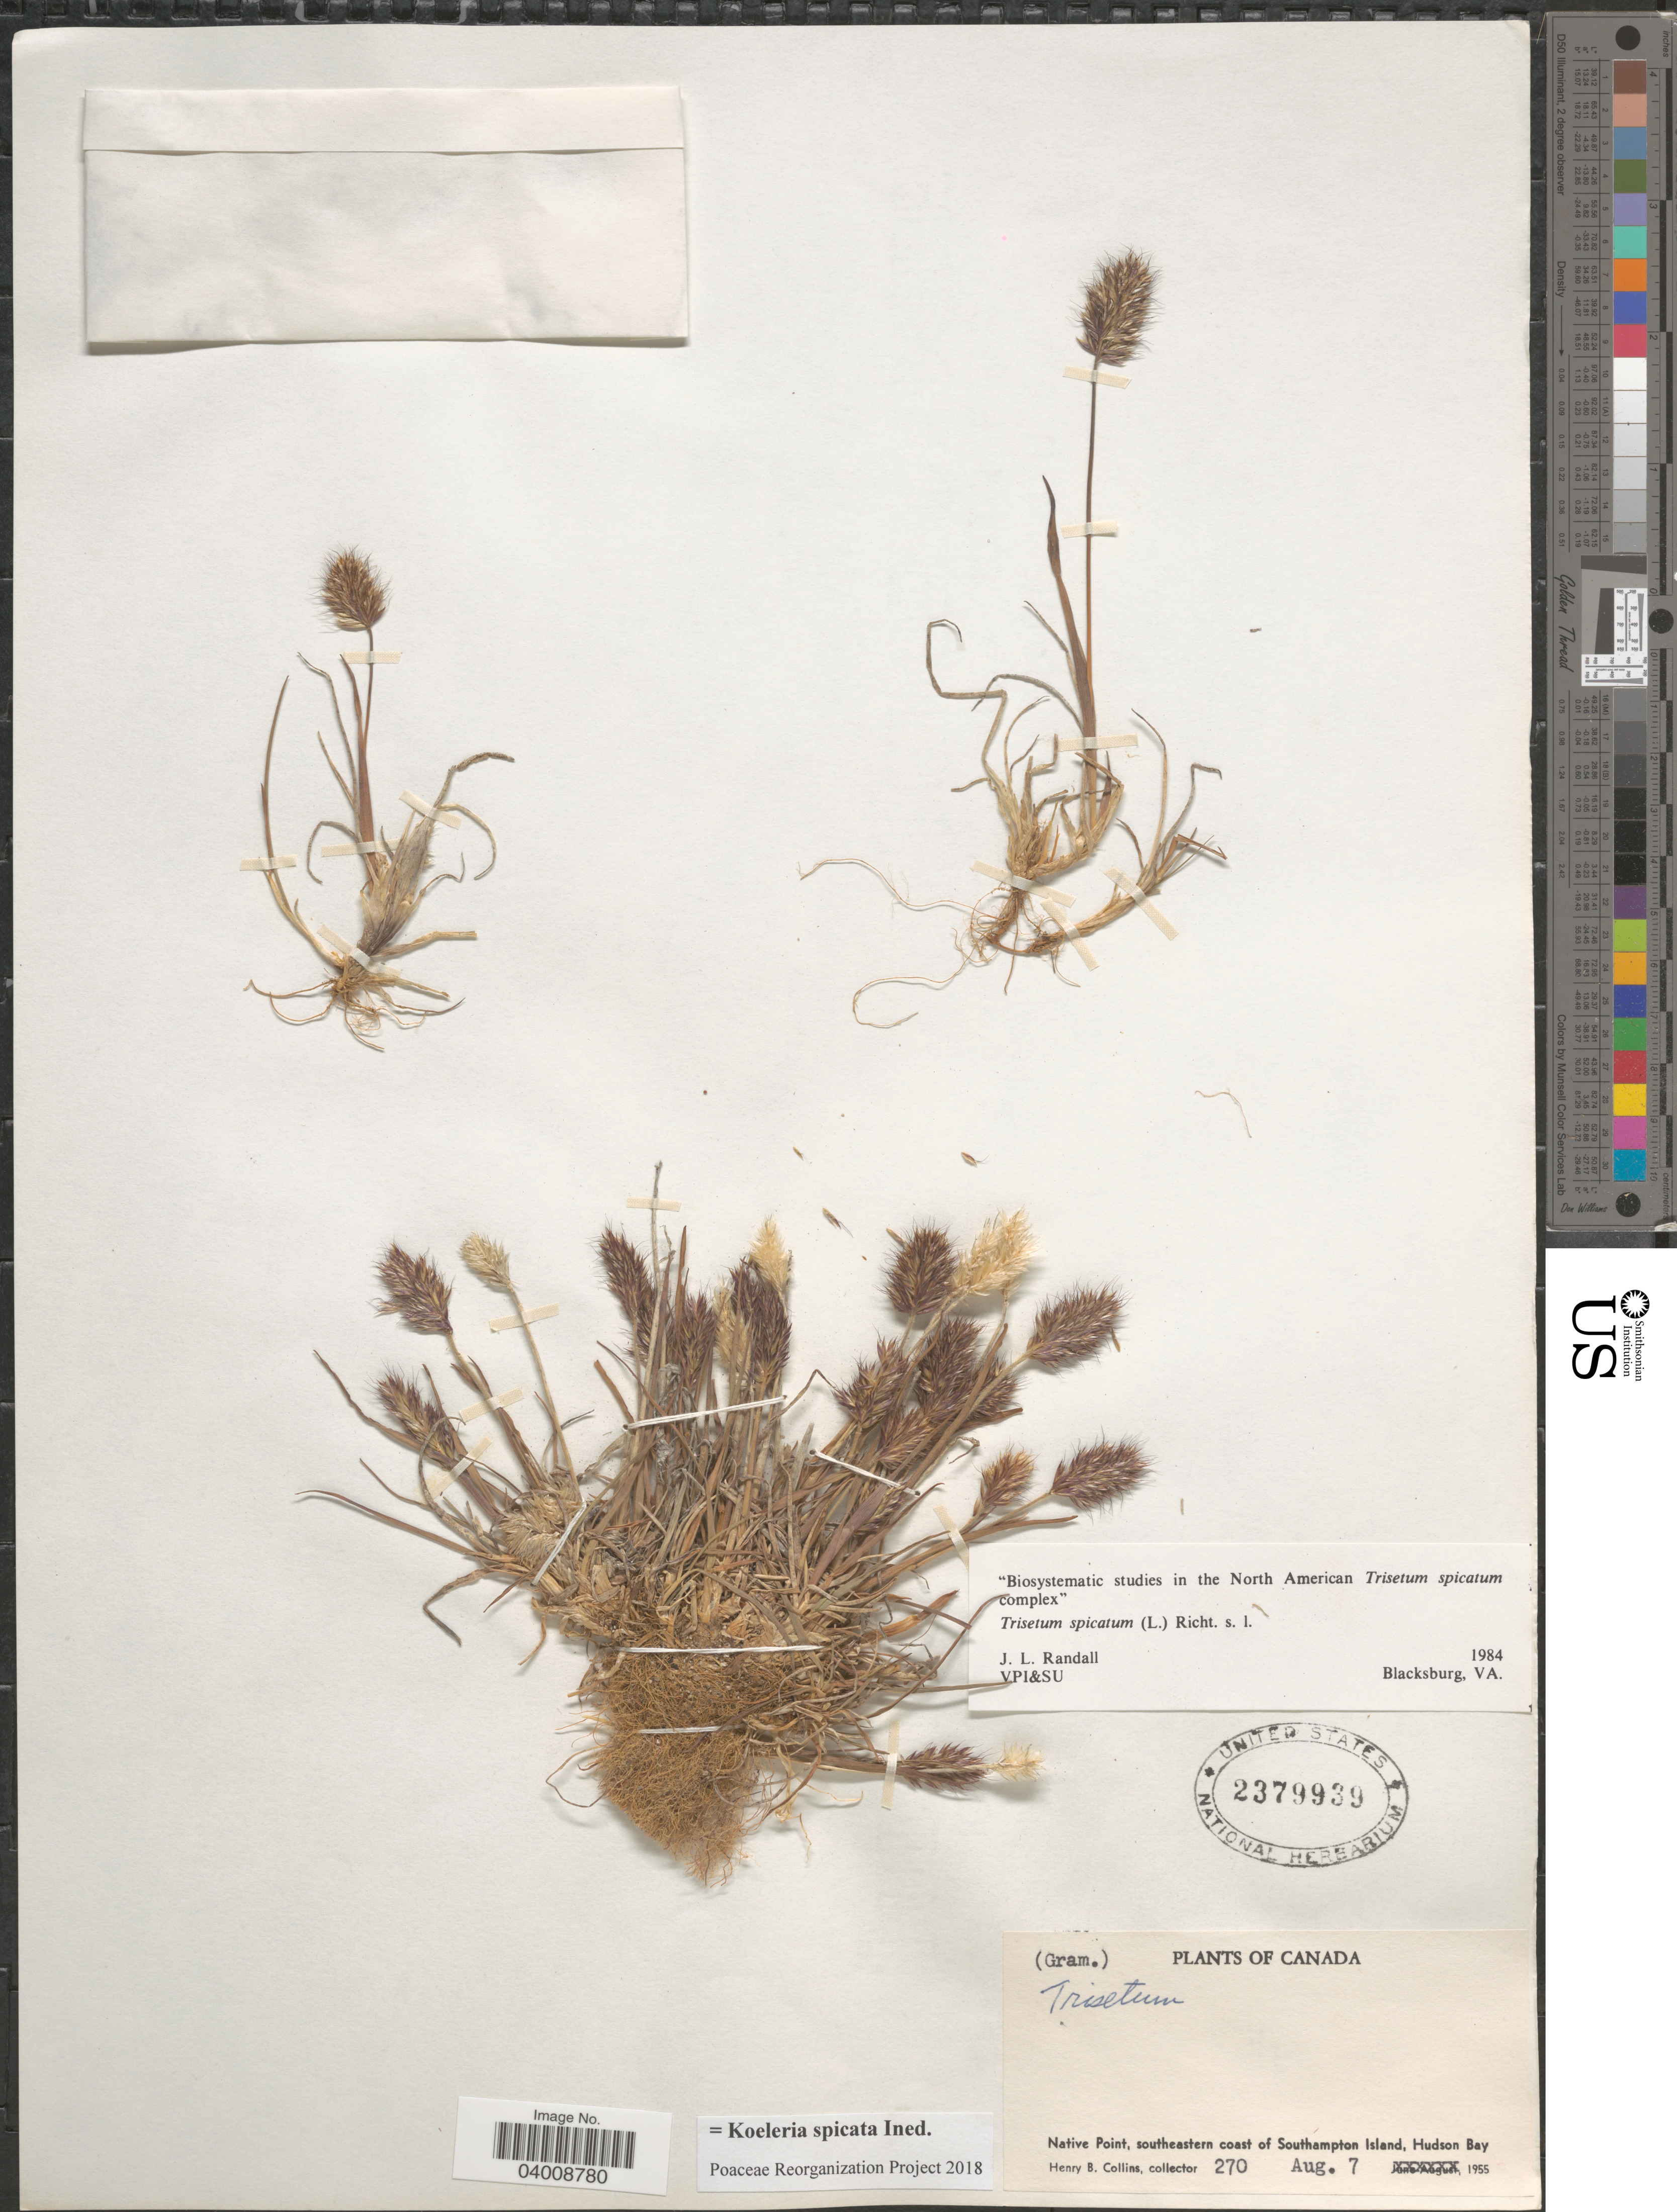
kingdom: Plantae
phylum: Tracheophyta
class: Liliopsida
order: Poales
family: Poaceae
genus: Koeleria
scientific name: Koeleria spicata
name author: (L.) Barberá et al.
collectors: H. Collins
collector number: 270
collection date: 1955-08-07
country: Canada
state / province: Nunavut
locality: Native Point, southeastern coast of Southampton Island, Hudson Bay.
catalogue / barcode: US 2379939